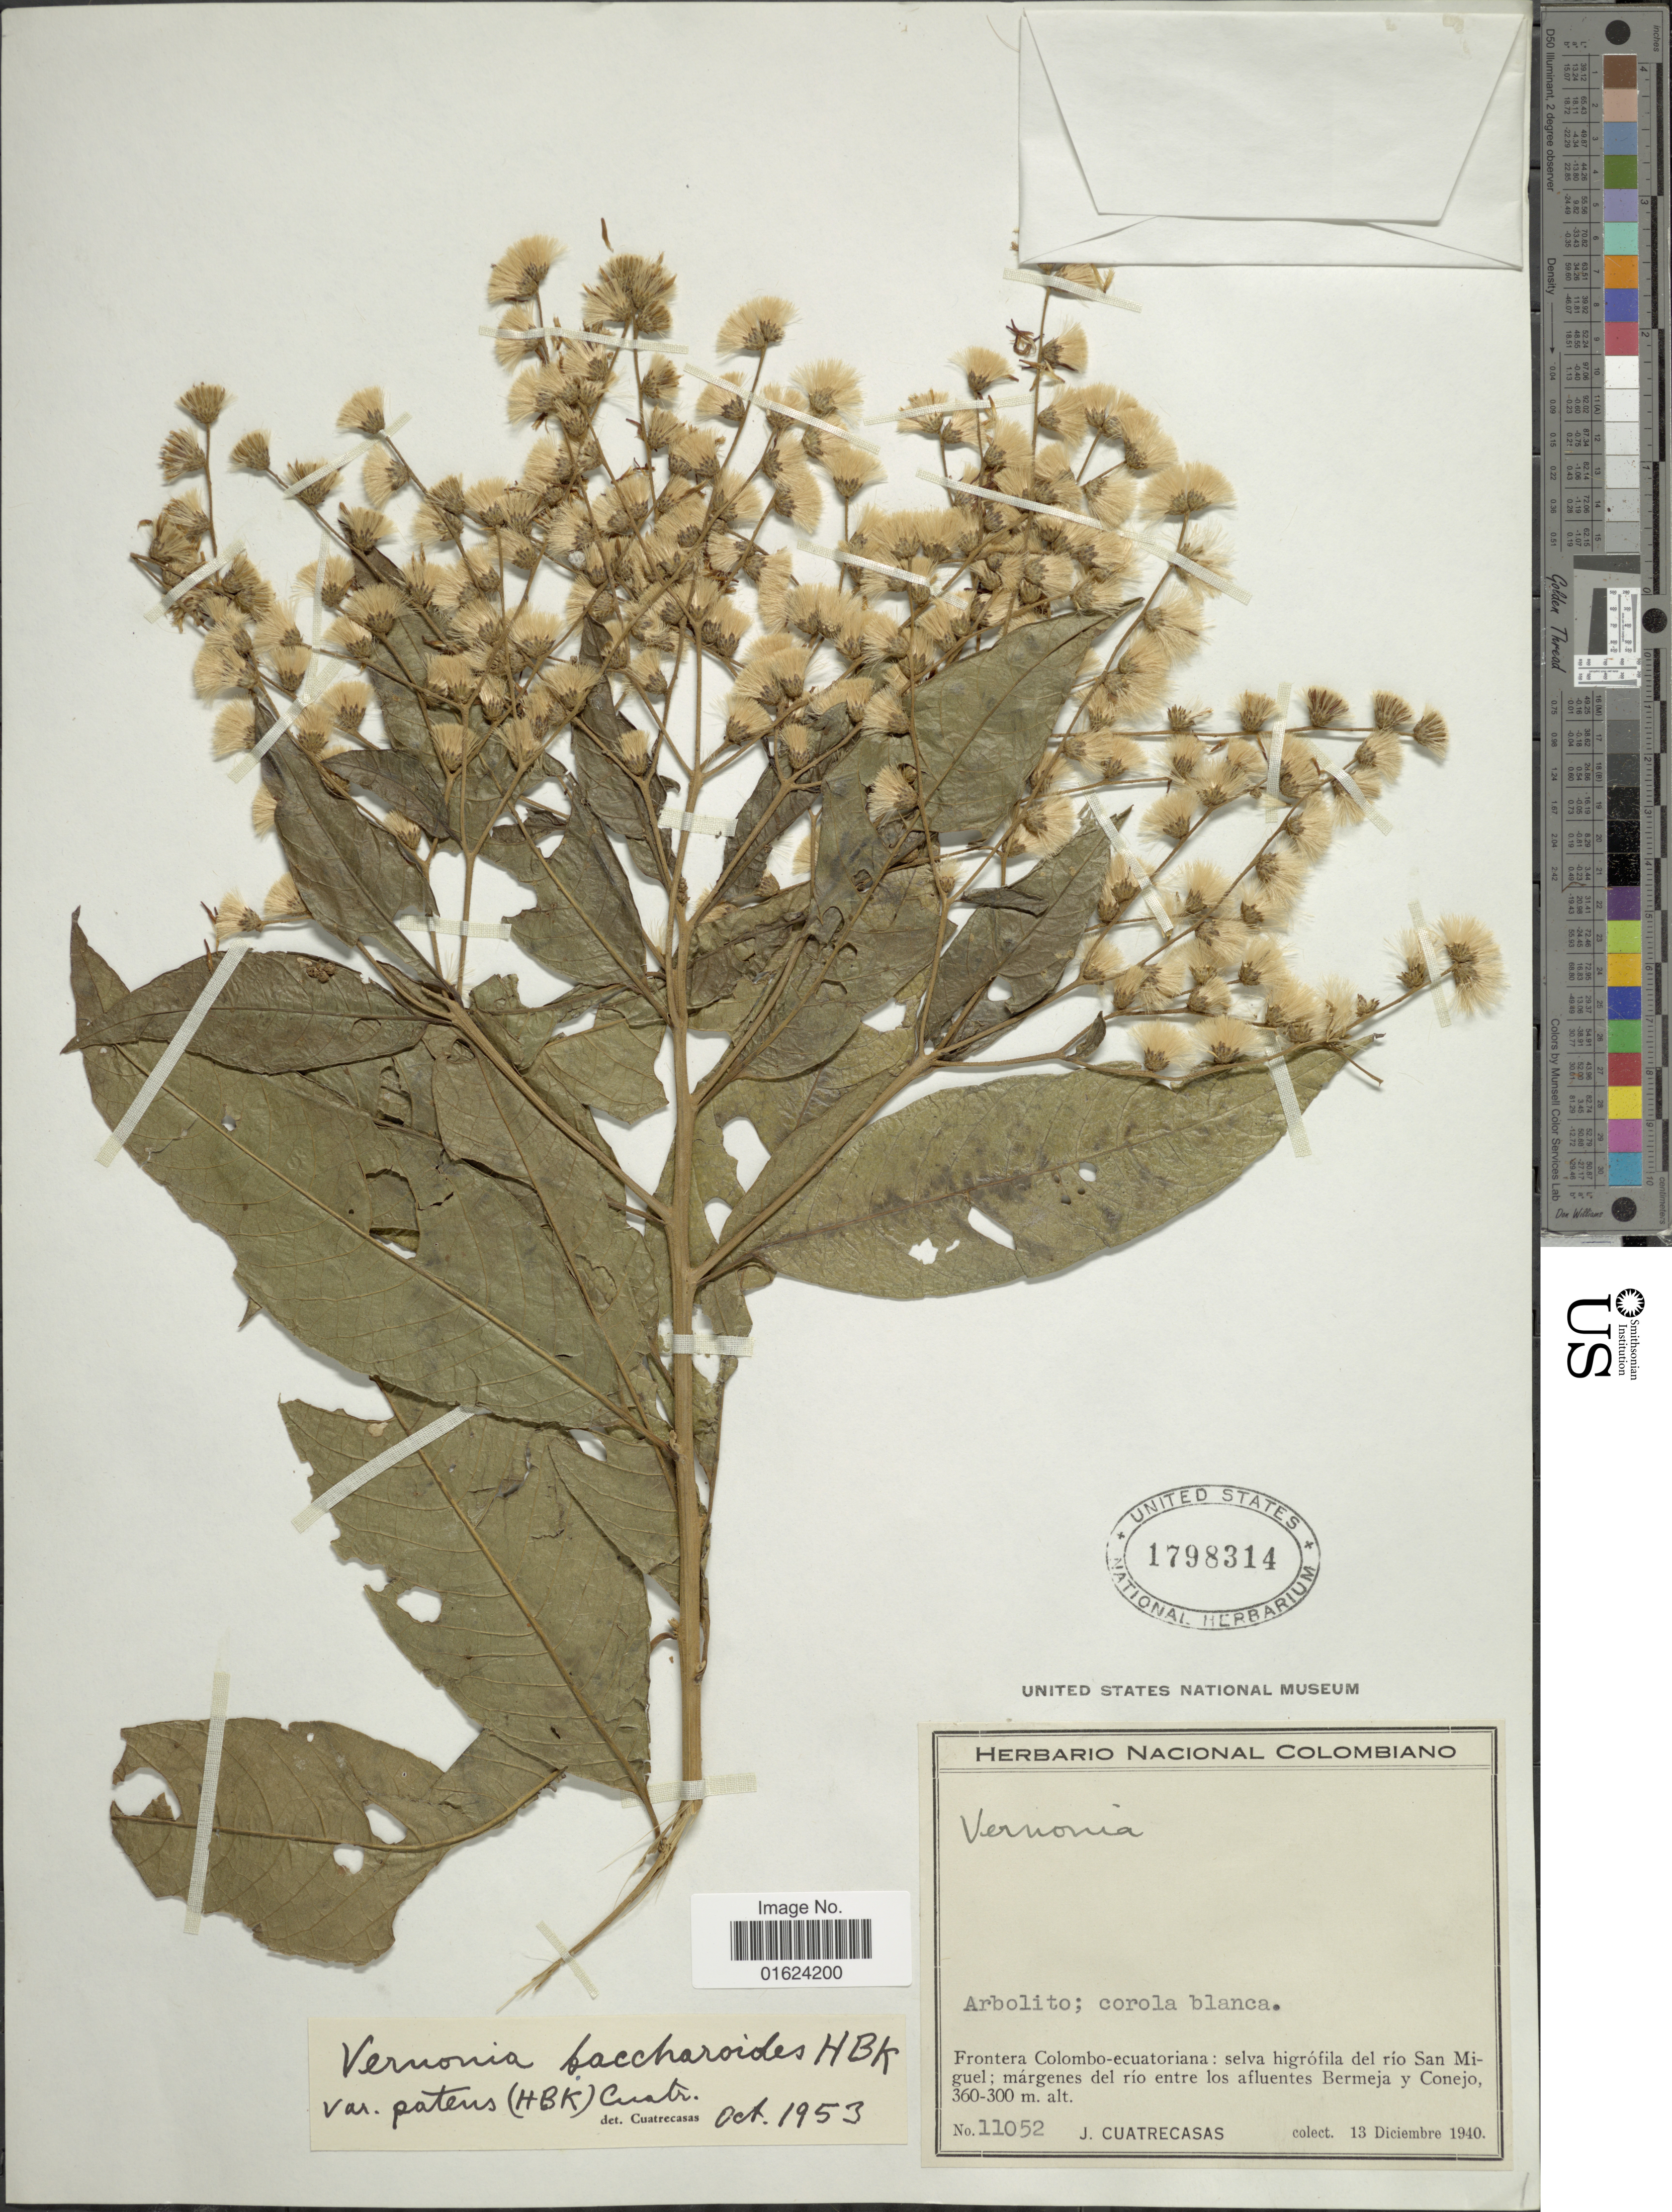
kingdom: Plantae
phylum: Tracheophyta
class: Magnoliopsida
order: Asterales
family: Asteraceae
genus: Vernonanthura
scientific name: Vernonanthura patens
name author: (Kunth) H. Rob.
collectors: J. Cuatrecasas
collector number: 11052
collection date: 1940-12-13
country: Colombia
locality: Frontera Colombo-ecuatoriana: Selva higrofila del rio San Miguel; margenes del rio entre los afluentes Bermeja y Conejo.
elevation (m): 300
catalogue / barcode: US 1798314